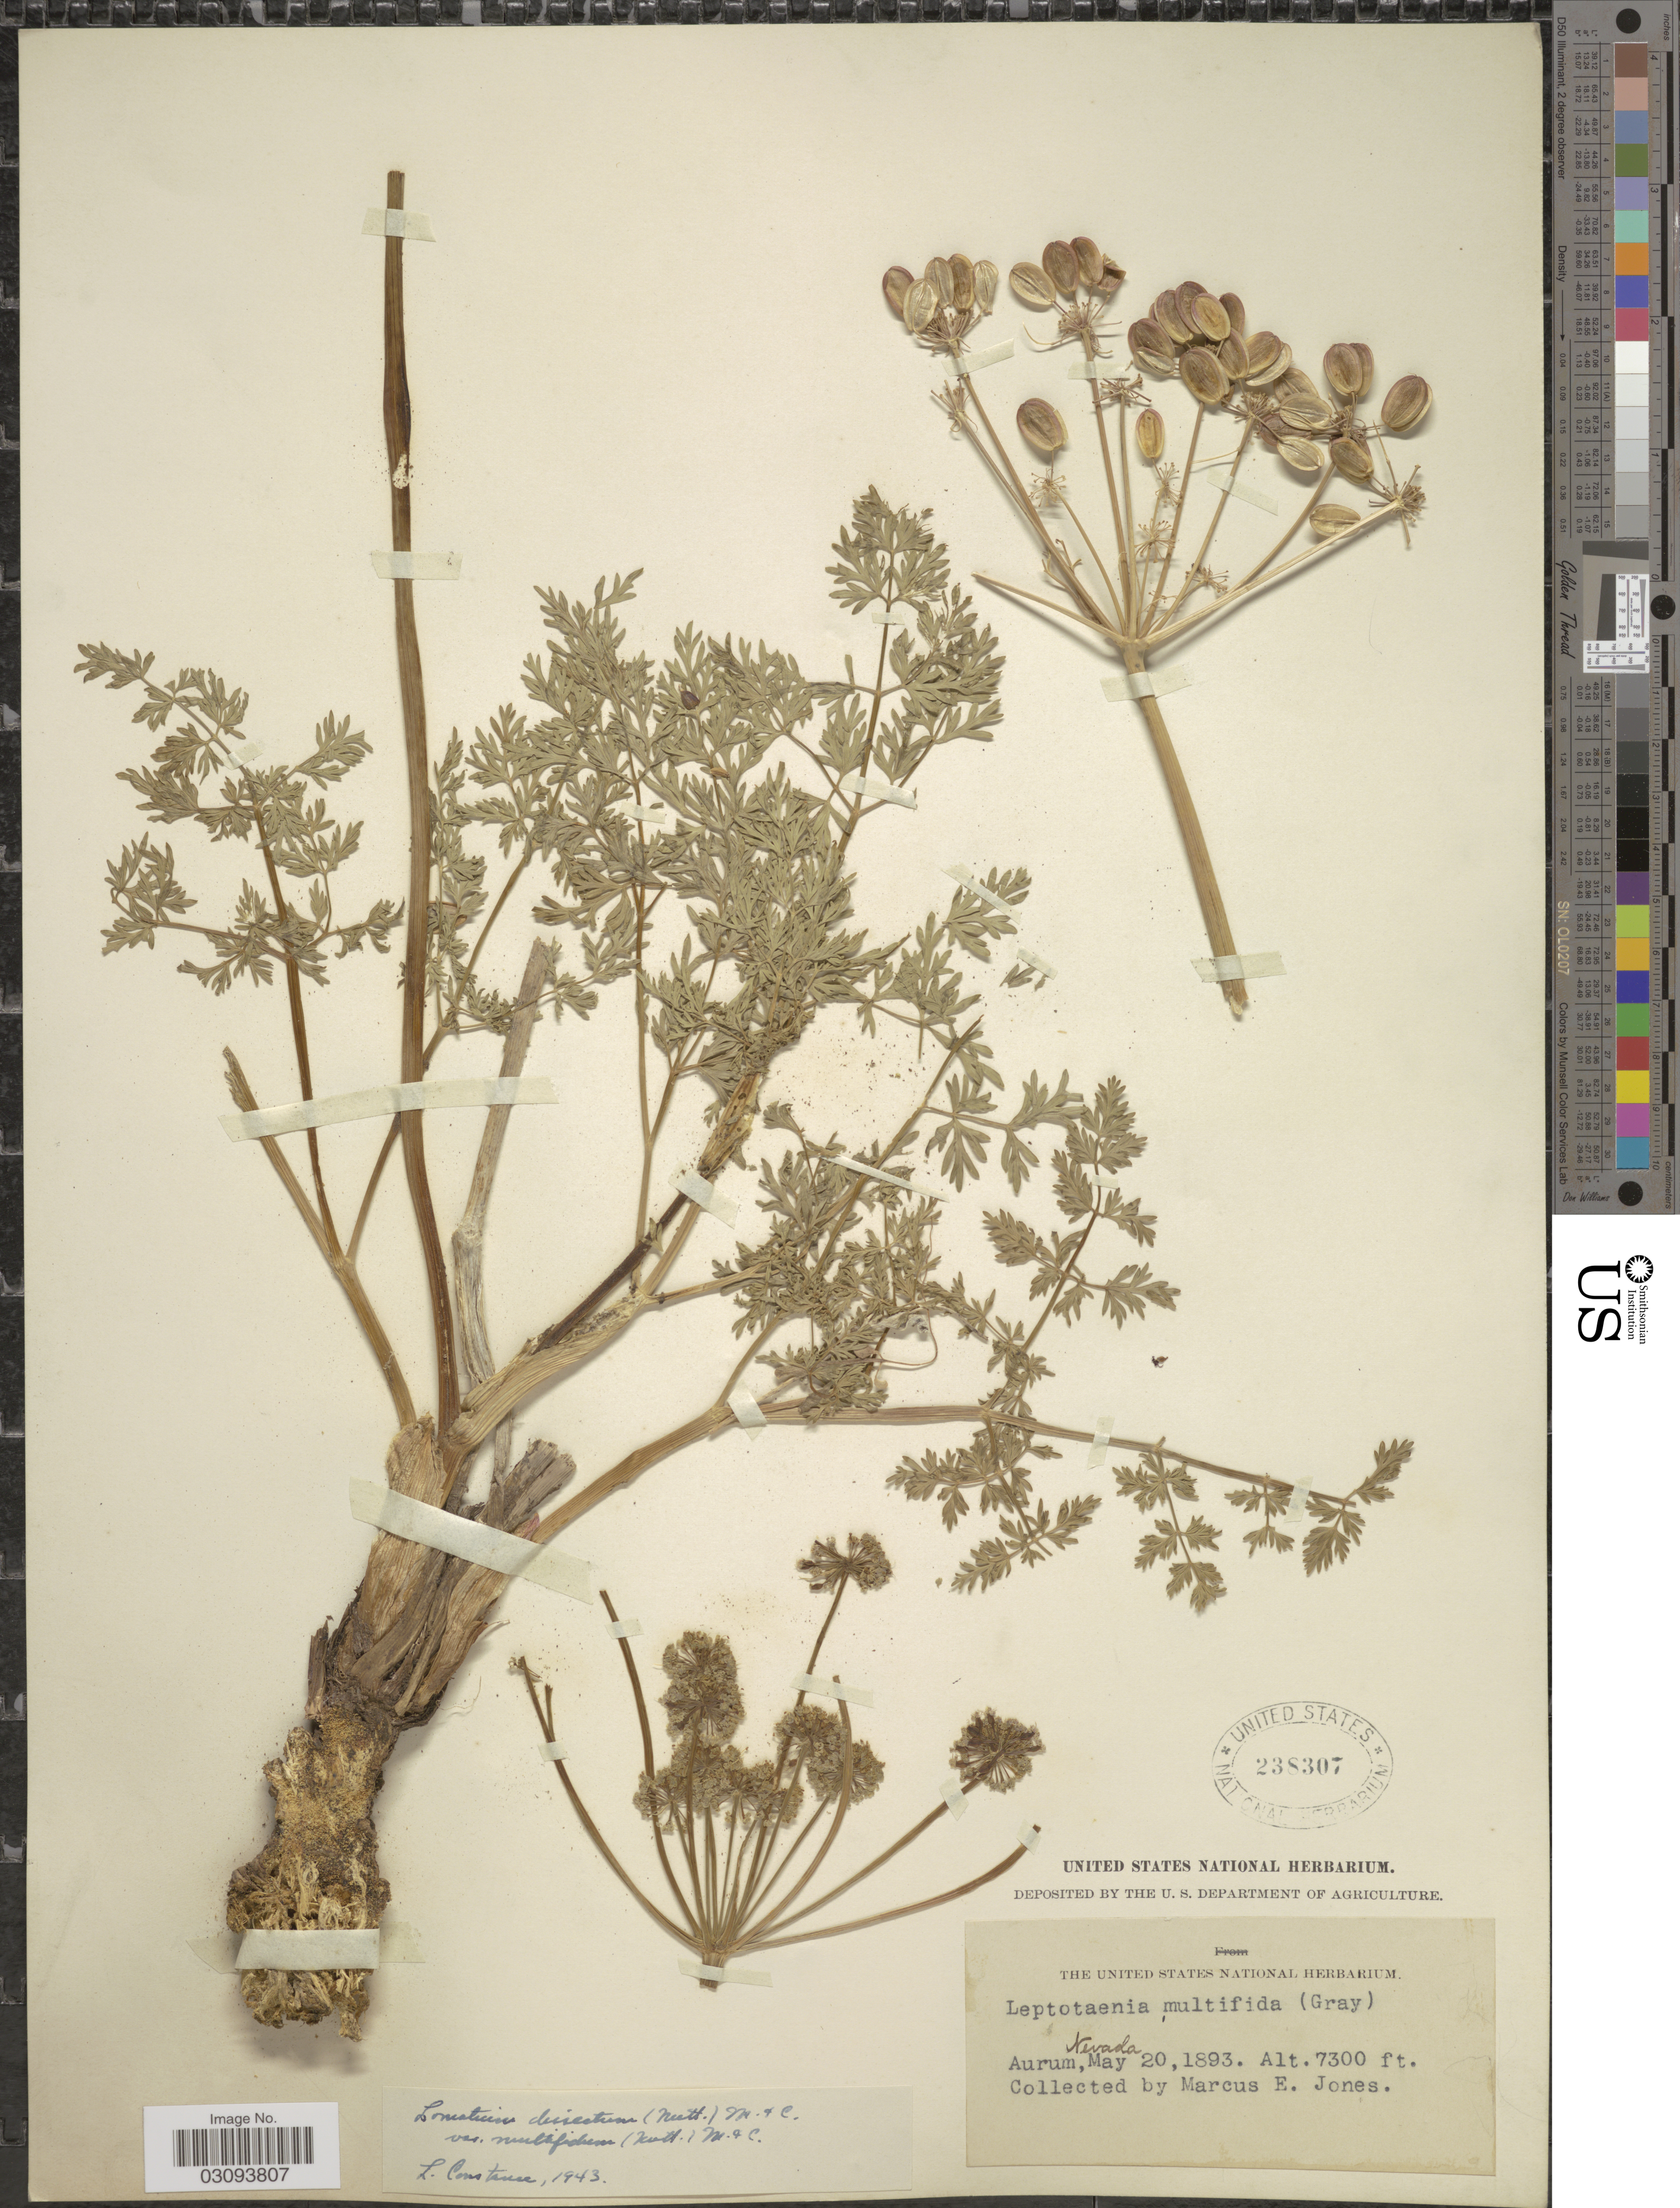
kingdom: Plantae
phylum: Tracheophyta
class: Magnoliopsida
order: Apiales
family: Apiaceae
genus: Lomatium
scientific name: Lomatium dissectum var. multifidum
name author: (Nutt.) Mathias & Constance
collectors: M. E. Jones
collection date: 1893-05-20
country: United States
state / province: Nevada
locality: Aurum.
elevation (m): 2225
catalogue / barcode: US 238307